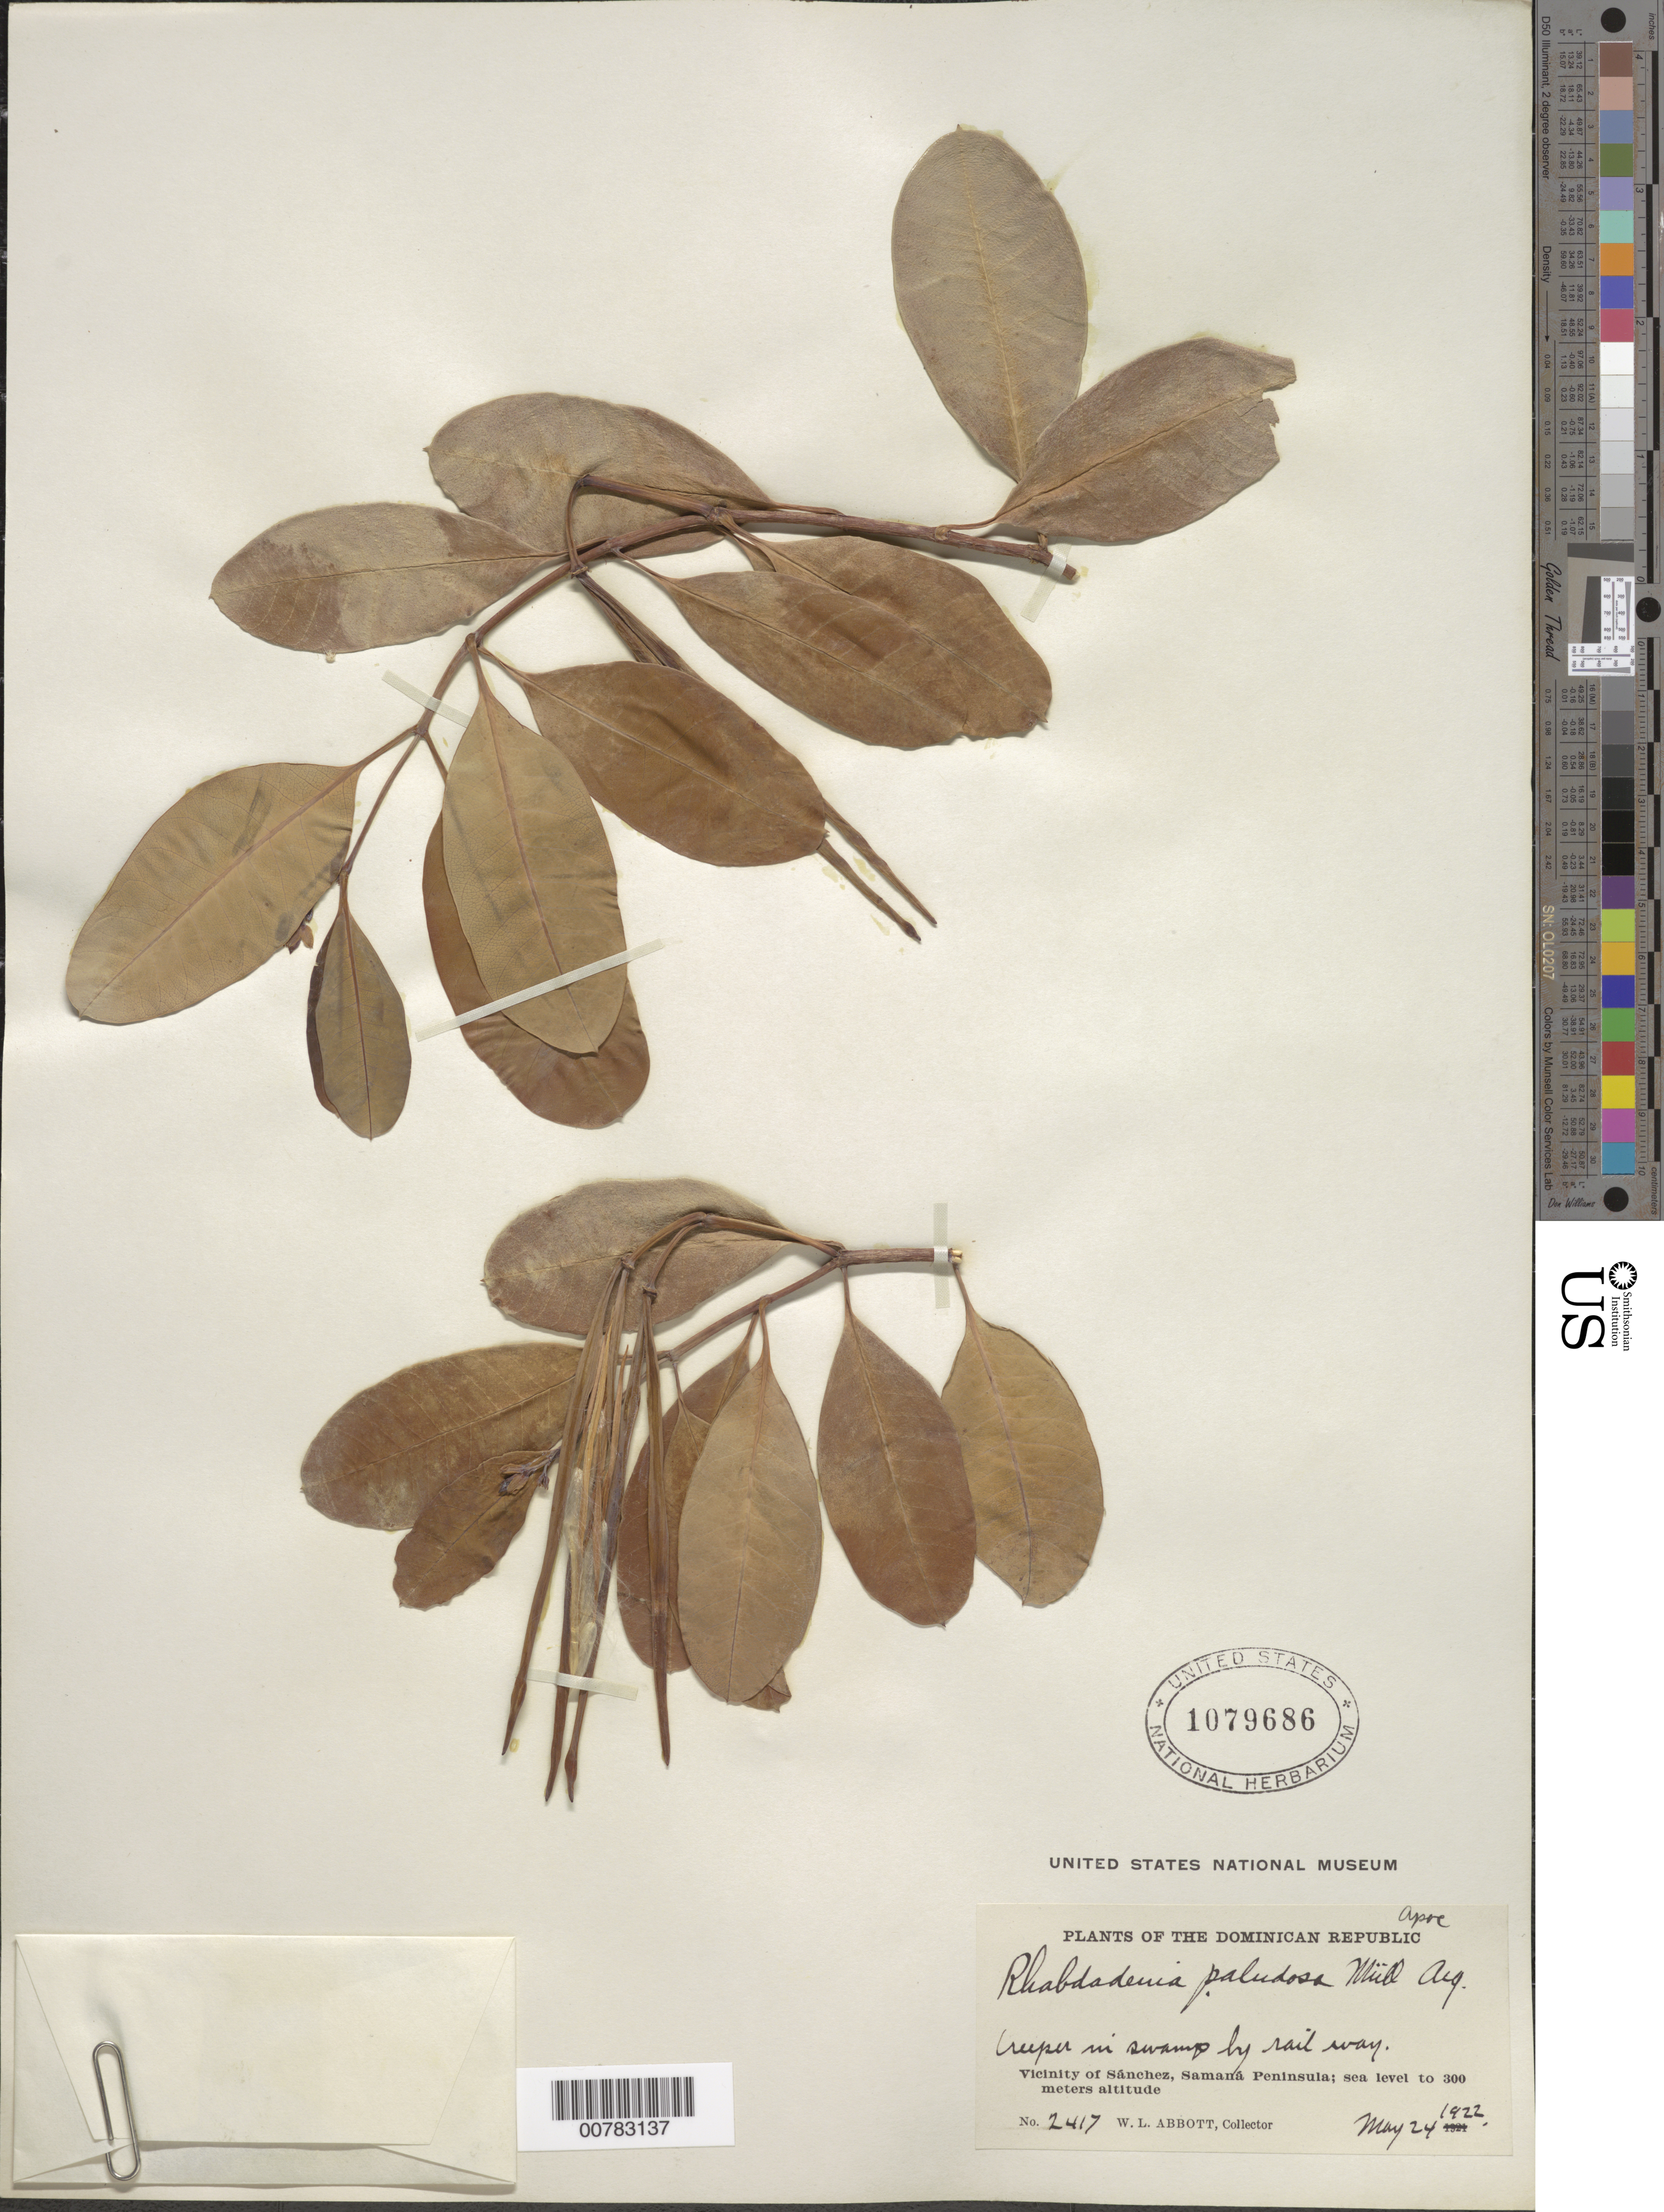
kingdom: Plantae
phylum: Tracheophyta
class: Magnoliopsida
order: Gentianales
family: Apocynaceae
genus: Rhabdadenia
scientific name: Rhabdadenia biflora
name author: (Jacq.) Müll. Arg.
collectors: W. L. Abbott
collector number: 2417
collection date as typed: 24 May 1922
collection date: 1922-05-24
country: Dominican Republic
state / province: Samana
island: Hispaniola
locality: Samana Peninsula, vicinity of Sánchez.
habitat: In swamp by rail way.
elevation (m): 0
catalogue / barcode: US 1079686